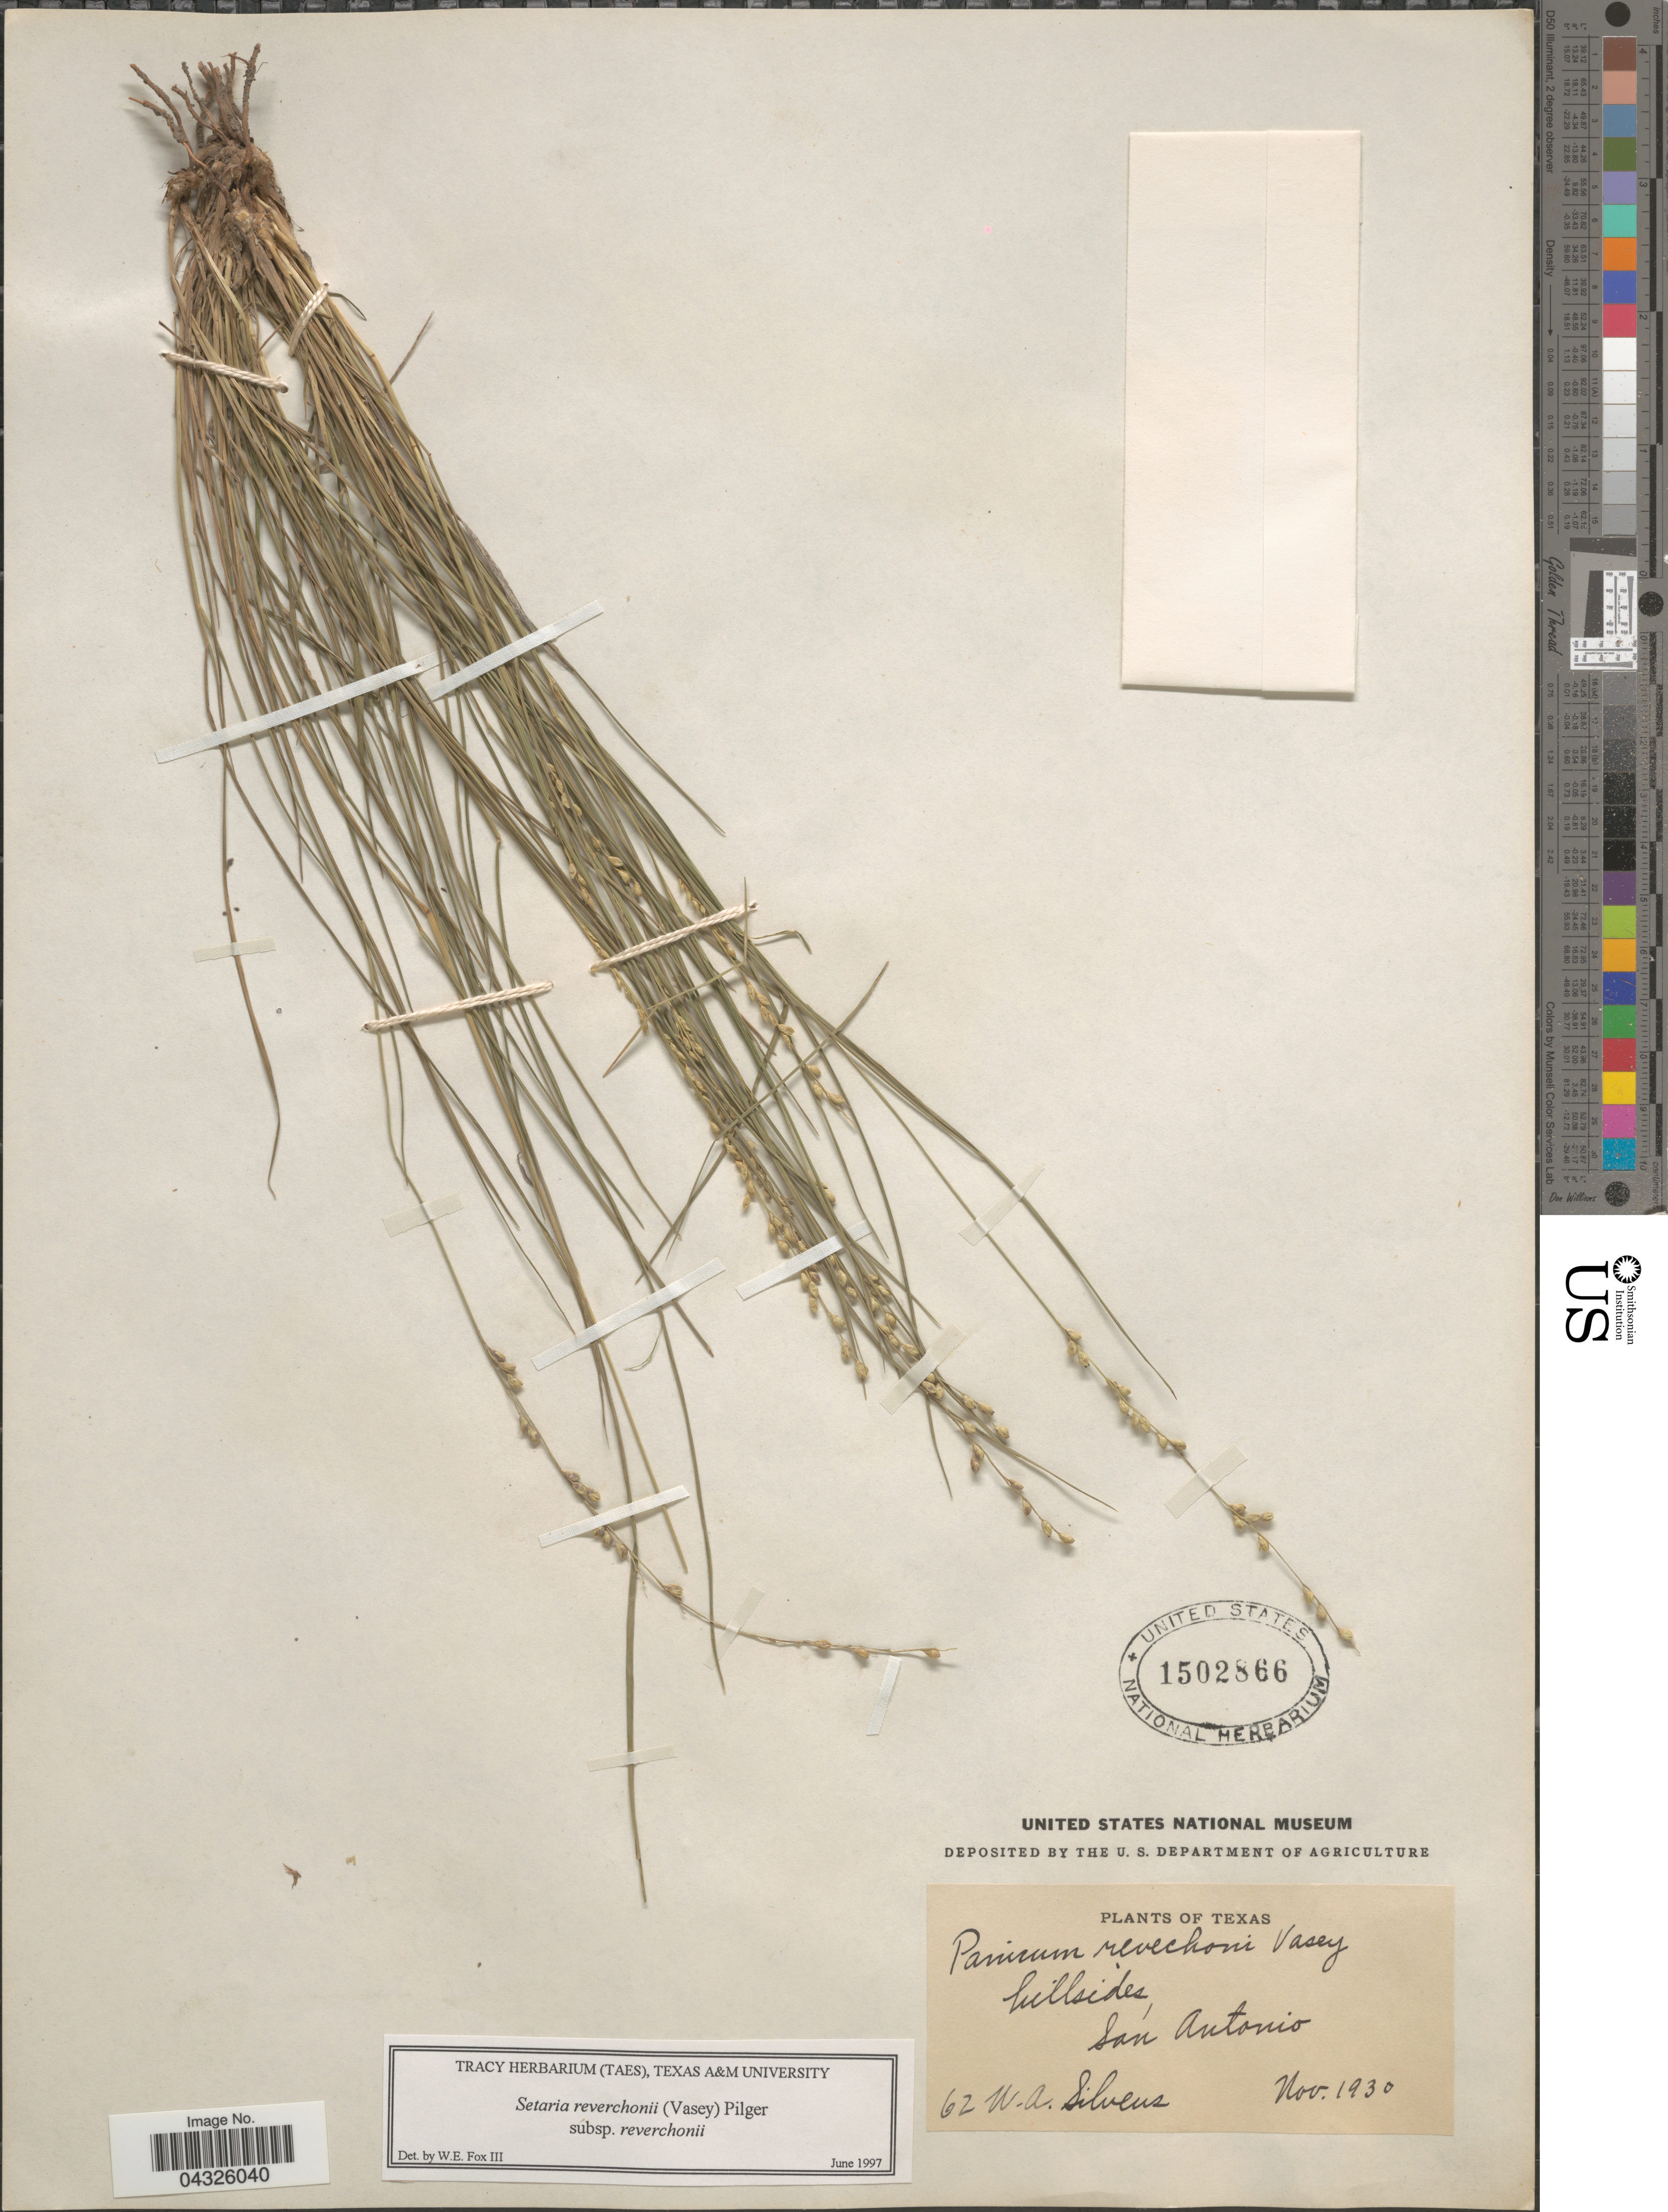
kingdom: Plantae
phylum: Tracheophyta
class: Liliopsida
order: Poales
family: Poaceae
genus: Setaria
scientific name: Setaria reverchonii subsp. reverchonii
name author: (Vasey) Pilg.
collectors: W. Silveus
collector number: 62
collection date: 1930-11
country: United States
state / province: Texas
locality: San Antonio.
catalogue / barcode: US 1502866